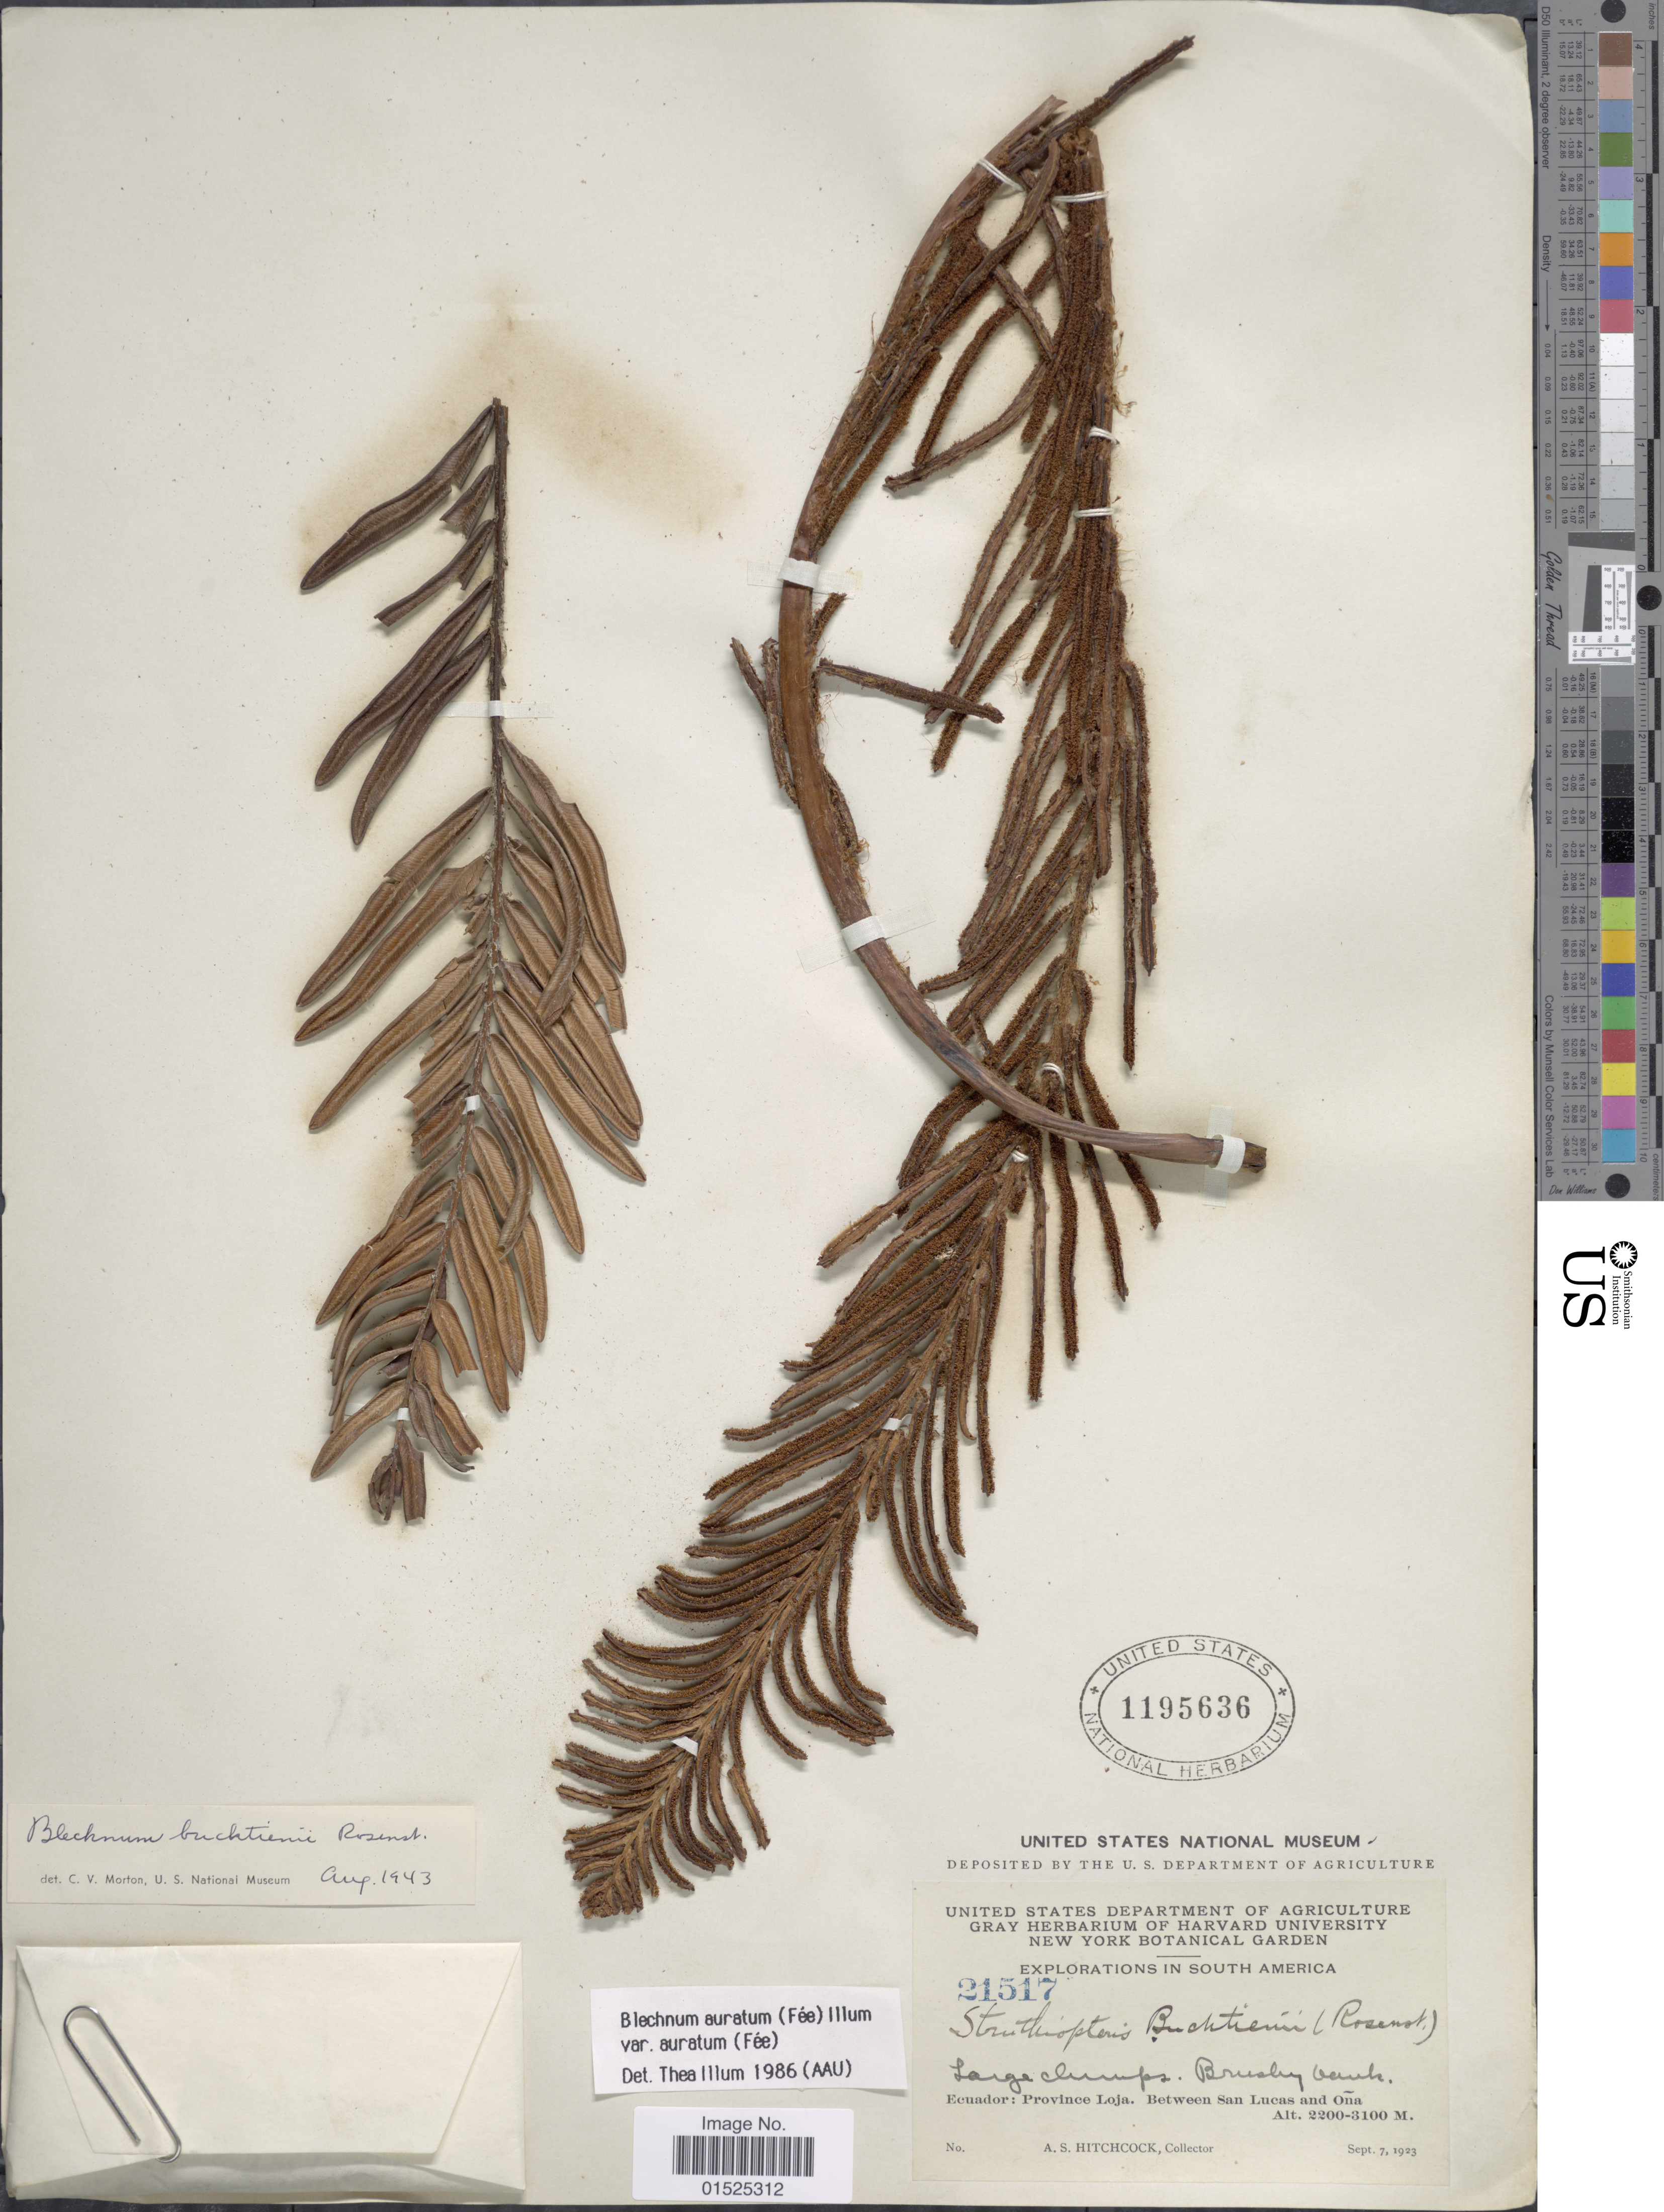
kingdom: Plantae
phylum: Tracheophyta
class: Polypodiopsida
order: Polypodiales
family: Blechnaceae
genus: Blechnum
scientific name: Blechnum auratum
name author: (Fée) R.M. Tryon & Stolze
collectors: A. S. Hitchcock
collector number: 21517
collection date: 1923-09-07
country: Ecuador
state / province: Loja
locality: Between San Lucas and Ona. South America.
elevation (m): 2200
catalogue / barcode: US 1195636